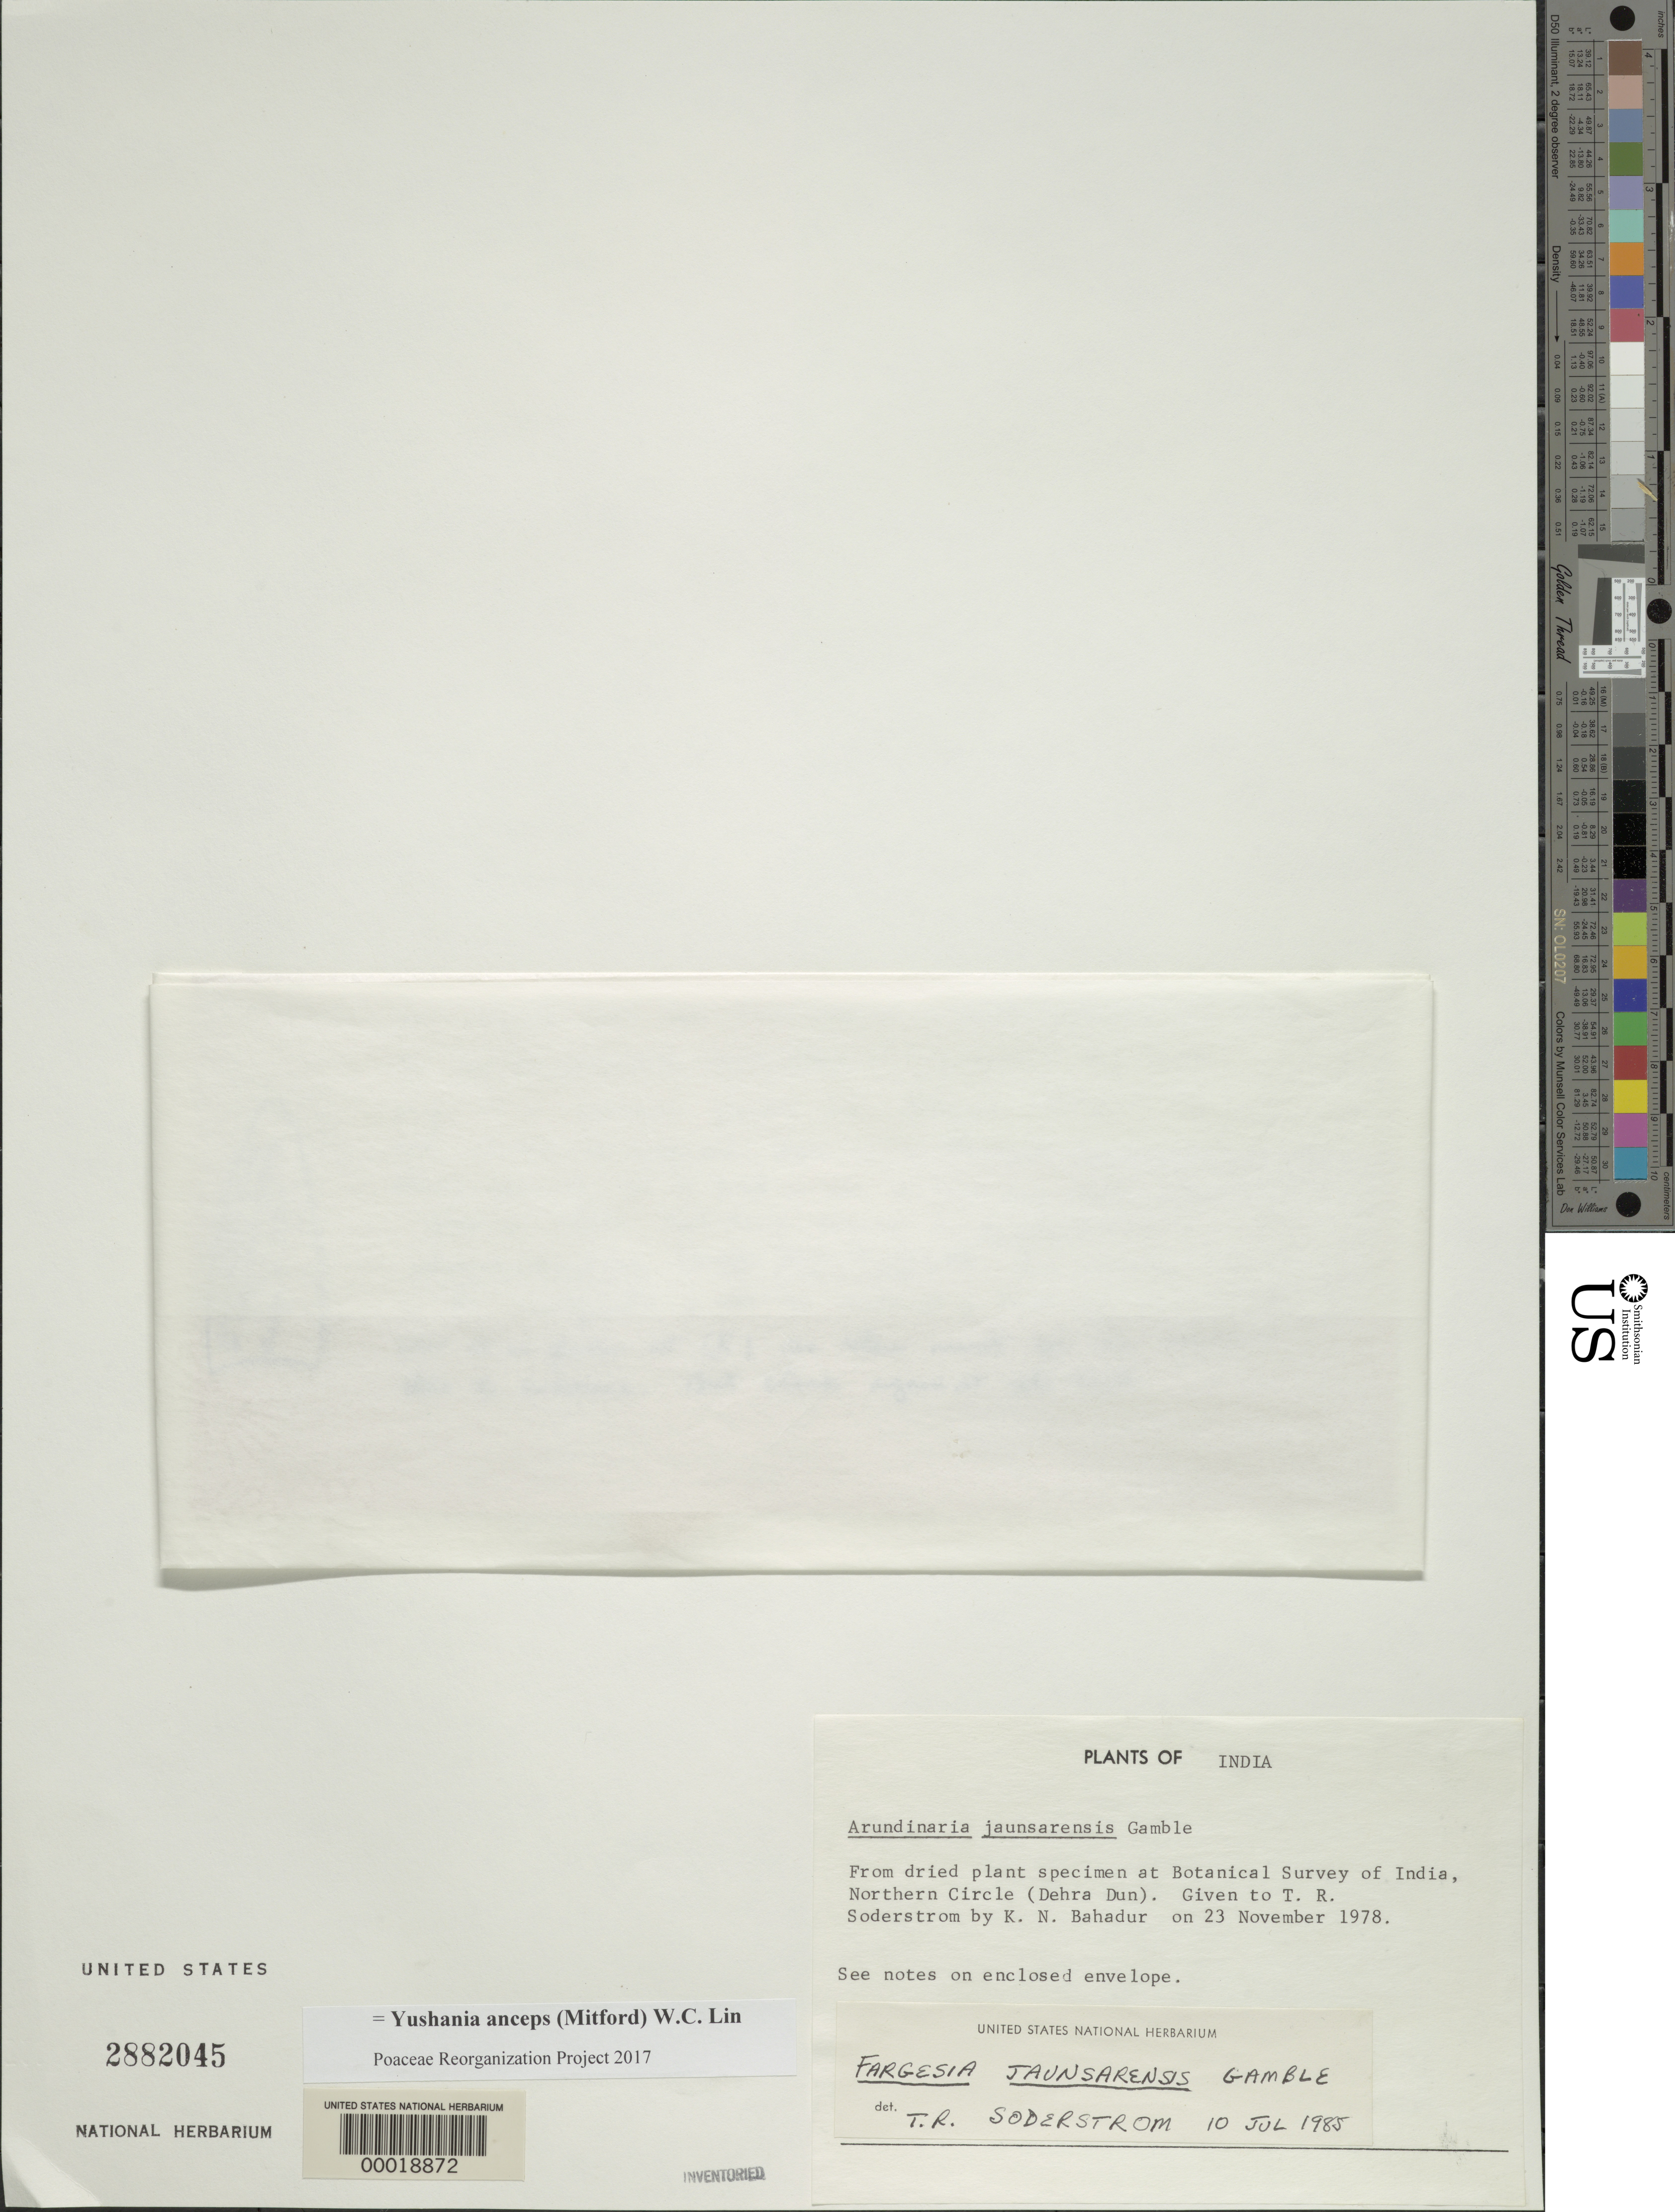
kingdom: Plantae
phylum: Tracheophyta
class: Liliopsida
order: Poales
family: Poaceae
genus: Yushania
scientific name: Yushania anceps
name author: (Mitford) W.C. Lin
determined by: Poaceae Reorganization Project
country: India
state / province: Uttar Pradesh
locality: Dehra dun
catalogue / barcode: US 2882045